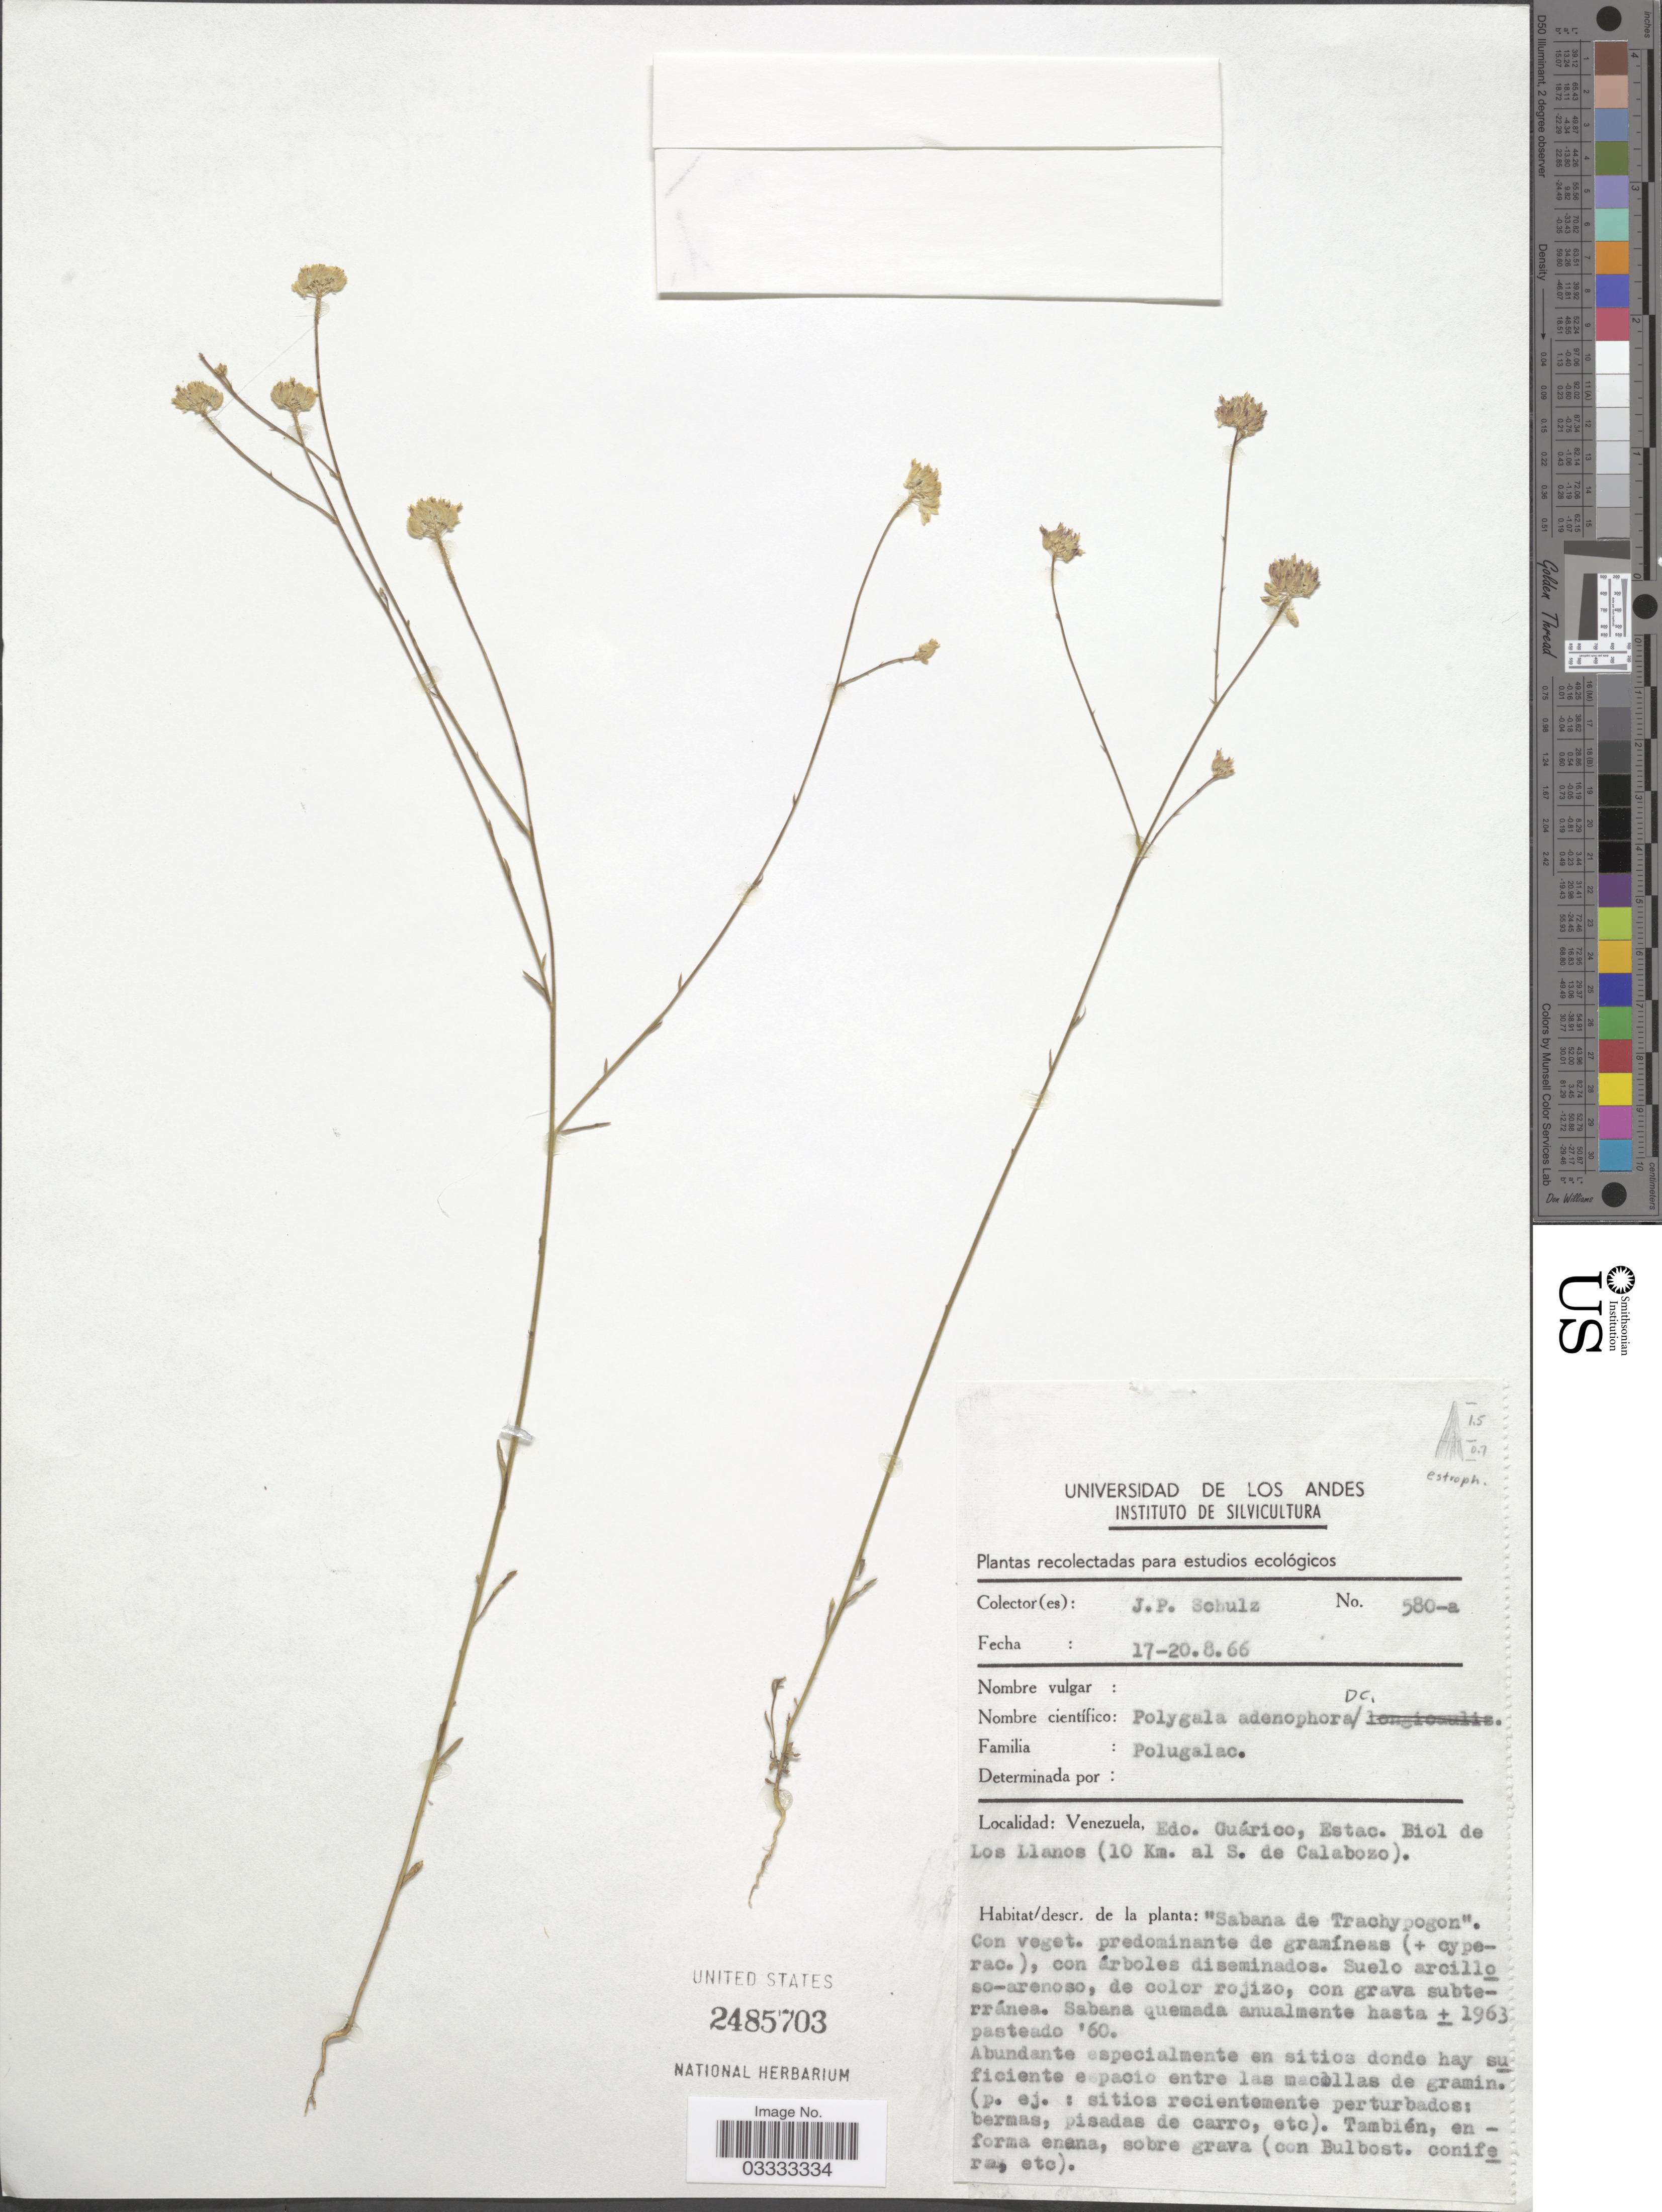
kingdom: Plantae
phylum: Tracheophyta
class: Magnoliopsida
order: Fabales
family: Polygalaceae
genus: Polygala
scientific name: Polygala adenophora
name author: DC.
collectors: J. P. Schulz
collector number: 580-a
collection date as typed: Transcribed d/m/y: 17/8/66 to 20/8/66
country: Venezuela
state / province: Guárico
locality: Estac. Biol de Los Llanos (10 Km. al S. de Calabozo).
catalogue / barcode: US 2485703